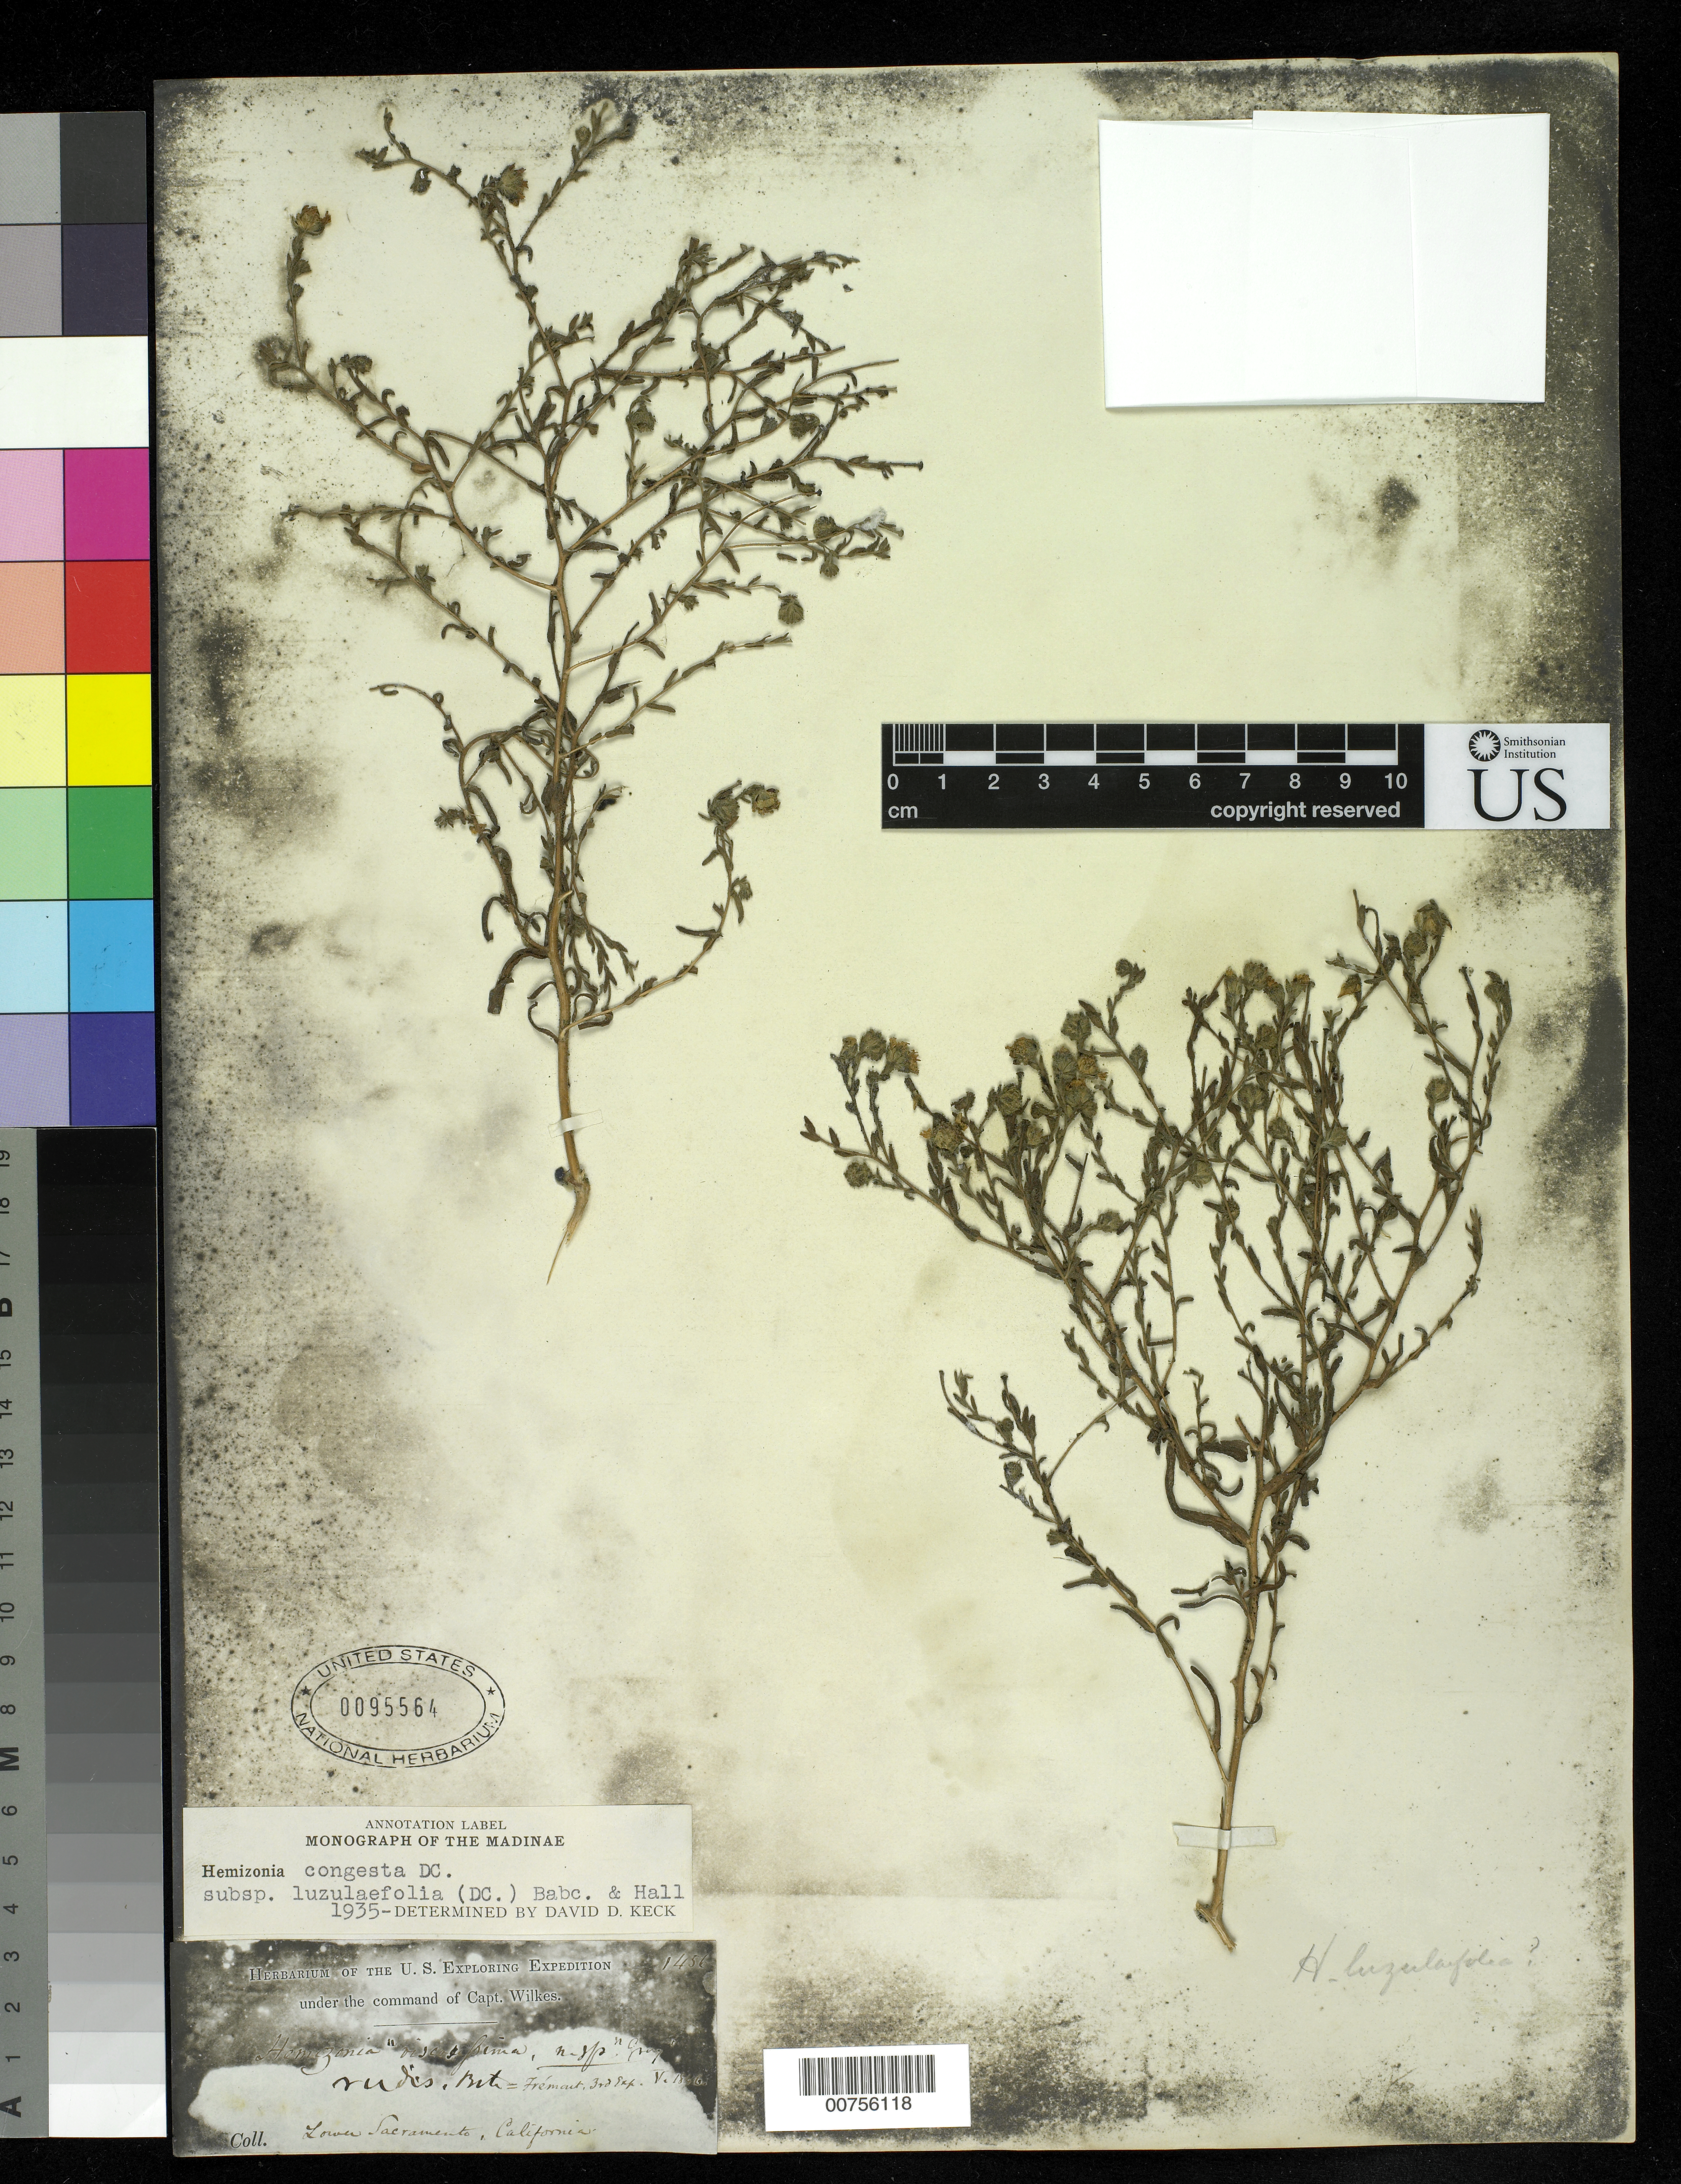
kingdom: Plantae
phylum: Tracheophyta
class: Magnoliopsida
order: Asterales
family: Asteraceae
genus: Hemizonia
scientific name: Hemizonia congesta subsp. luzulifolia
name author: (DC.) Babc. & H.M. Hall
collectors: Wilkes Explor. Exped.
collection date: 1838/1842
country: United States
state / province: California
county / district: Sacramento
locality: Lower Sacramento, California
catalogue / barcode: US 95564